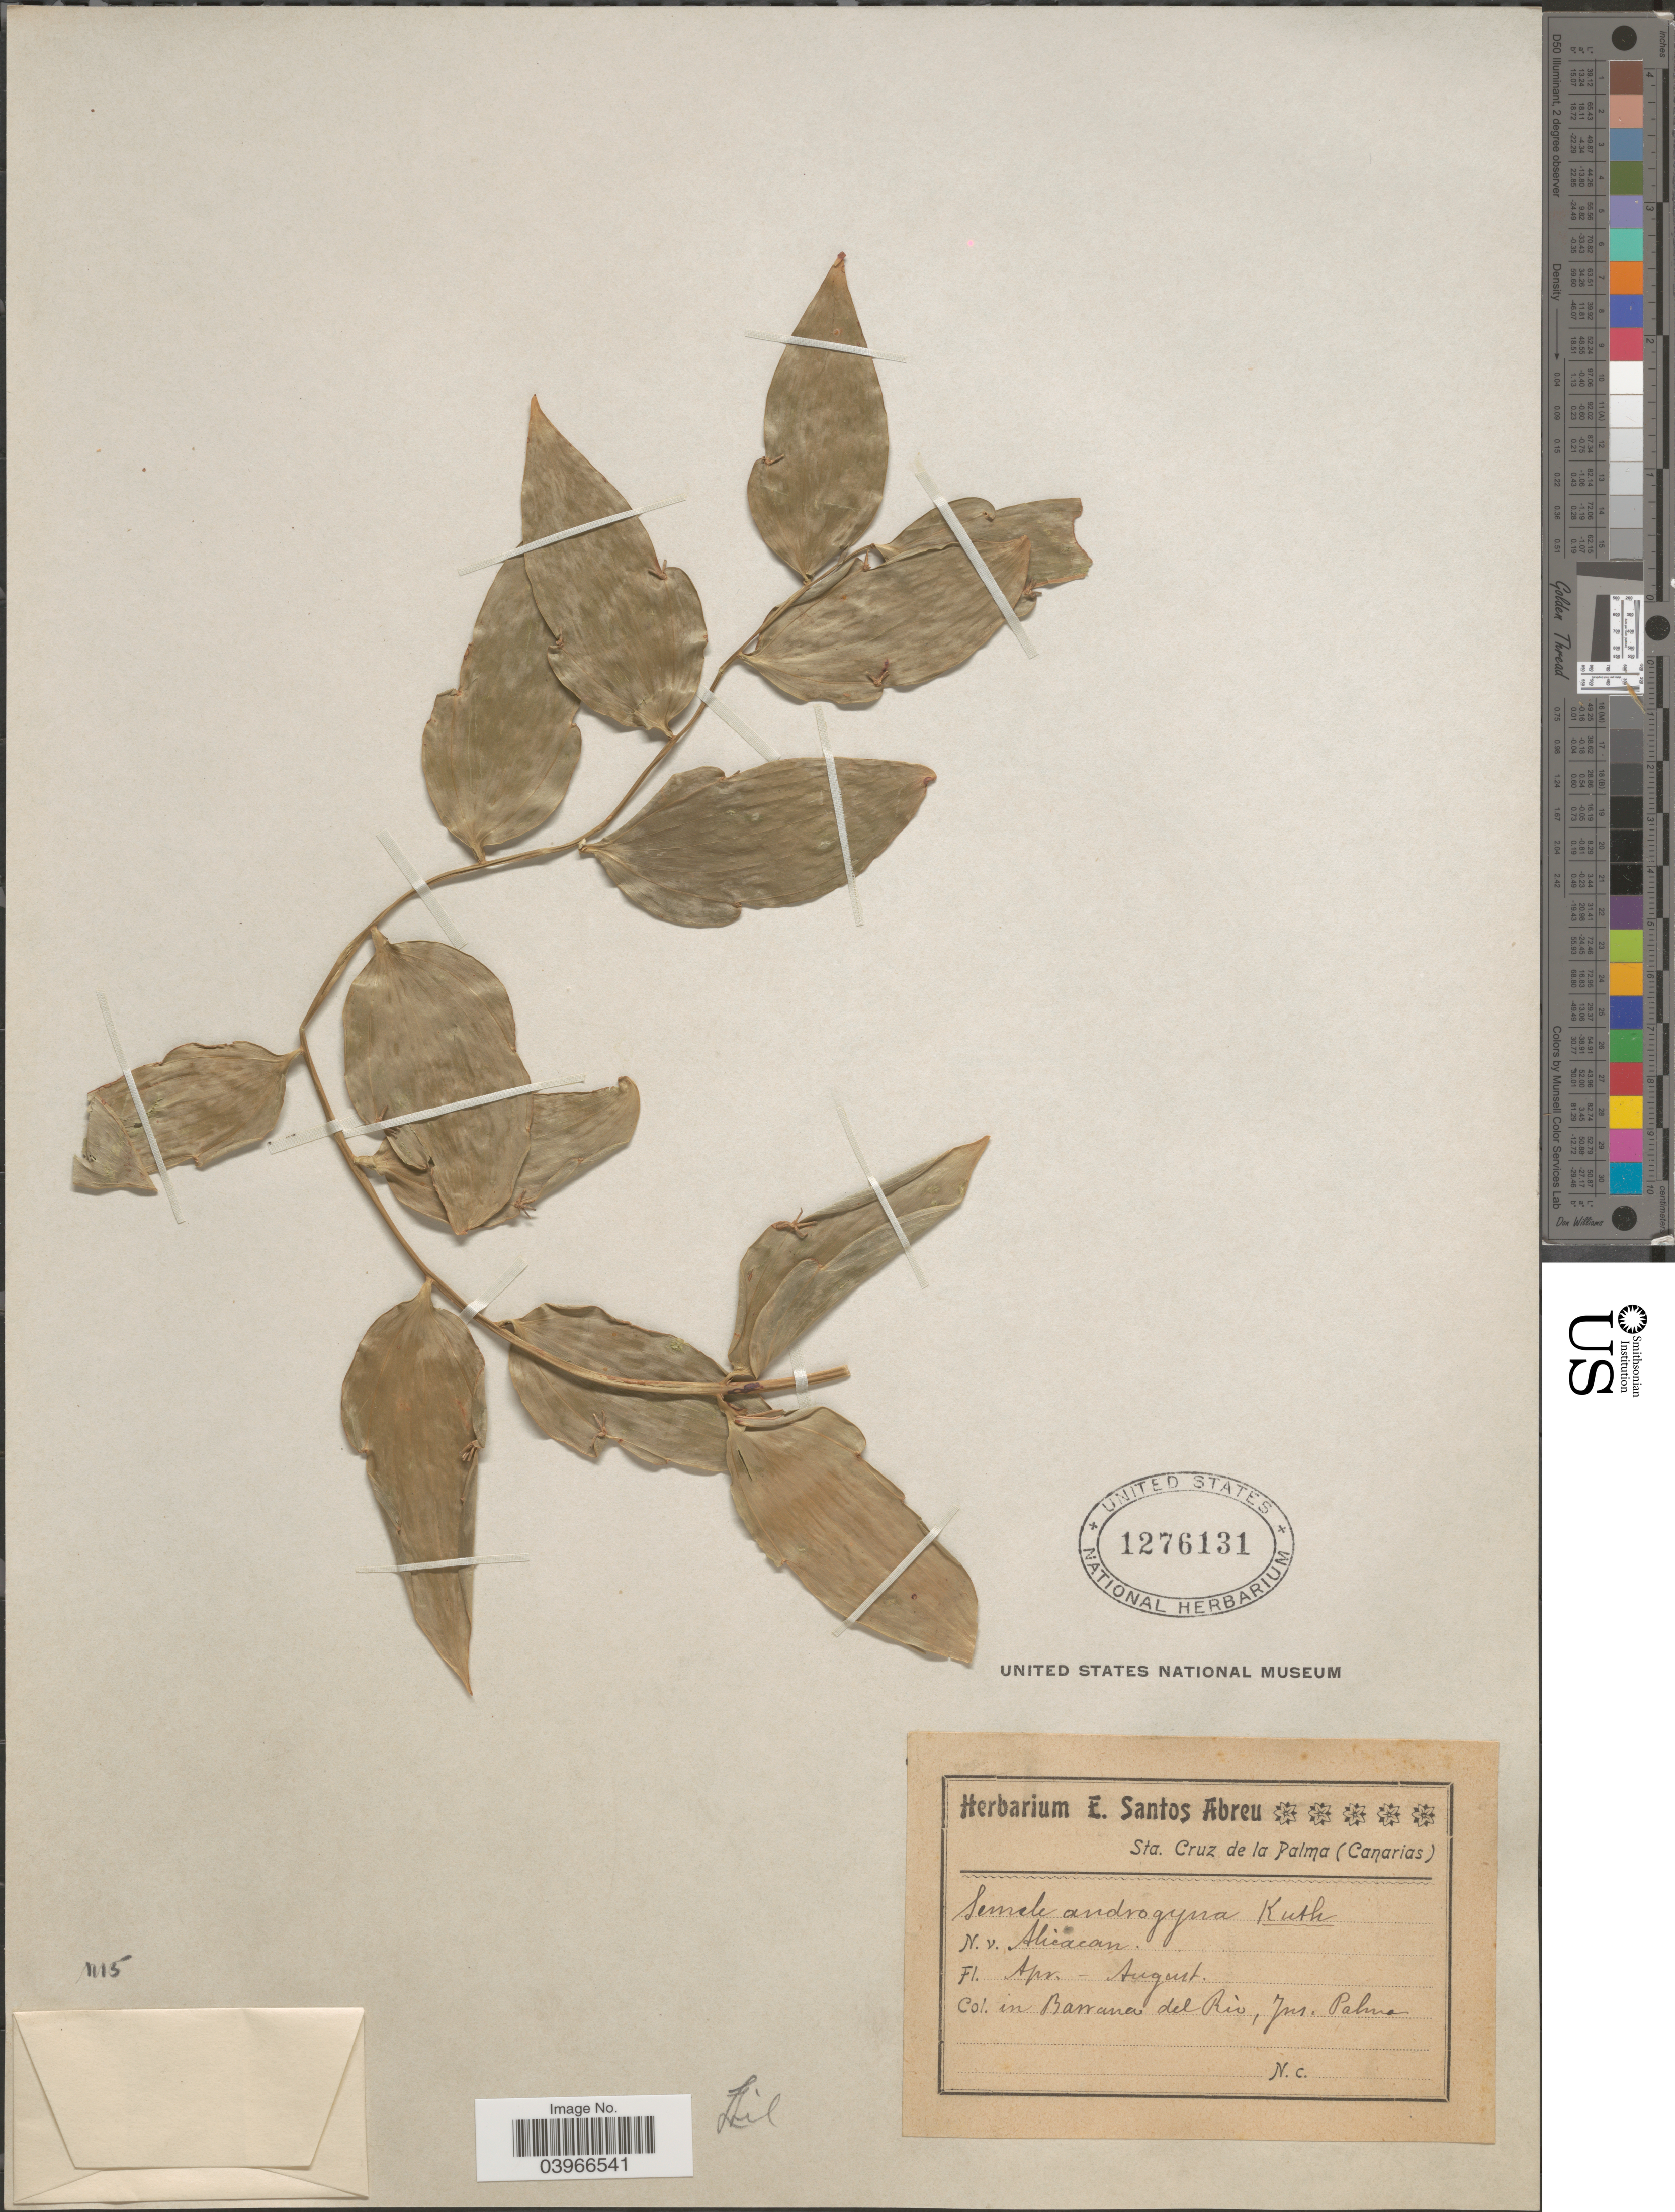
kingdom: Plantae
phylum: Tracheophyta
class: Liliopsida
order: Asparagales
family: Asparagaceae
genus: Semele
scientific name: Semele androgyna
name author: Kunth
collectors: ex herb. E. Santos Abrue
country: Spain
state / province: Canarias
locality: In Barranca del Rìo, Jus. Palma.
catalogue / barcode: US 1276131